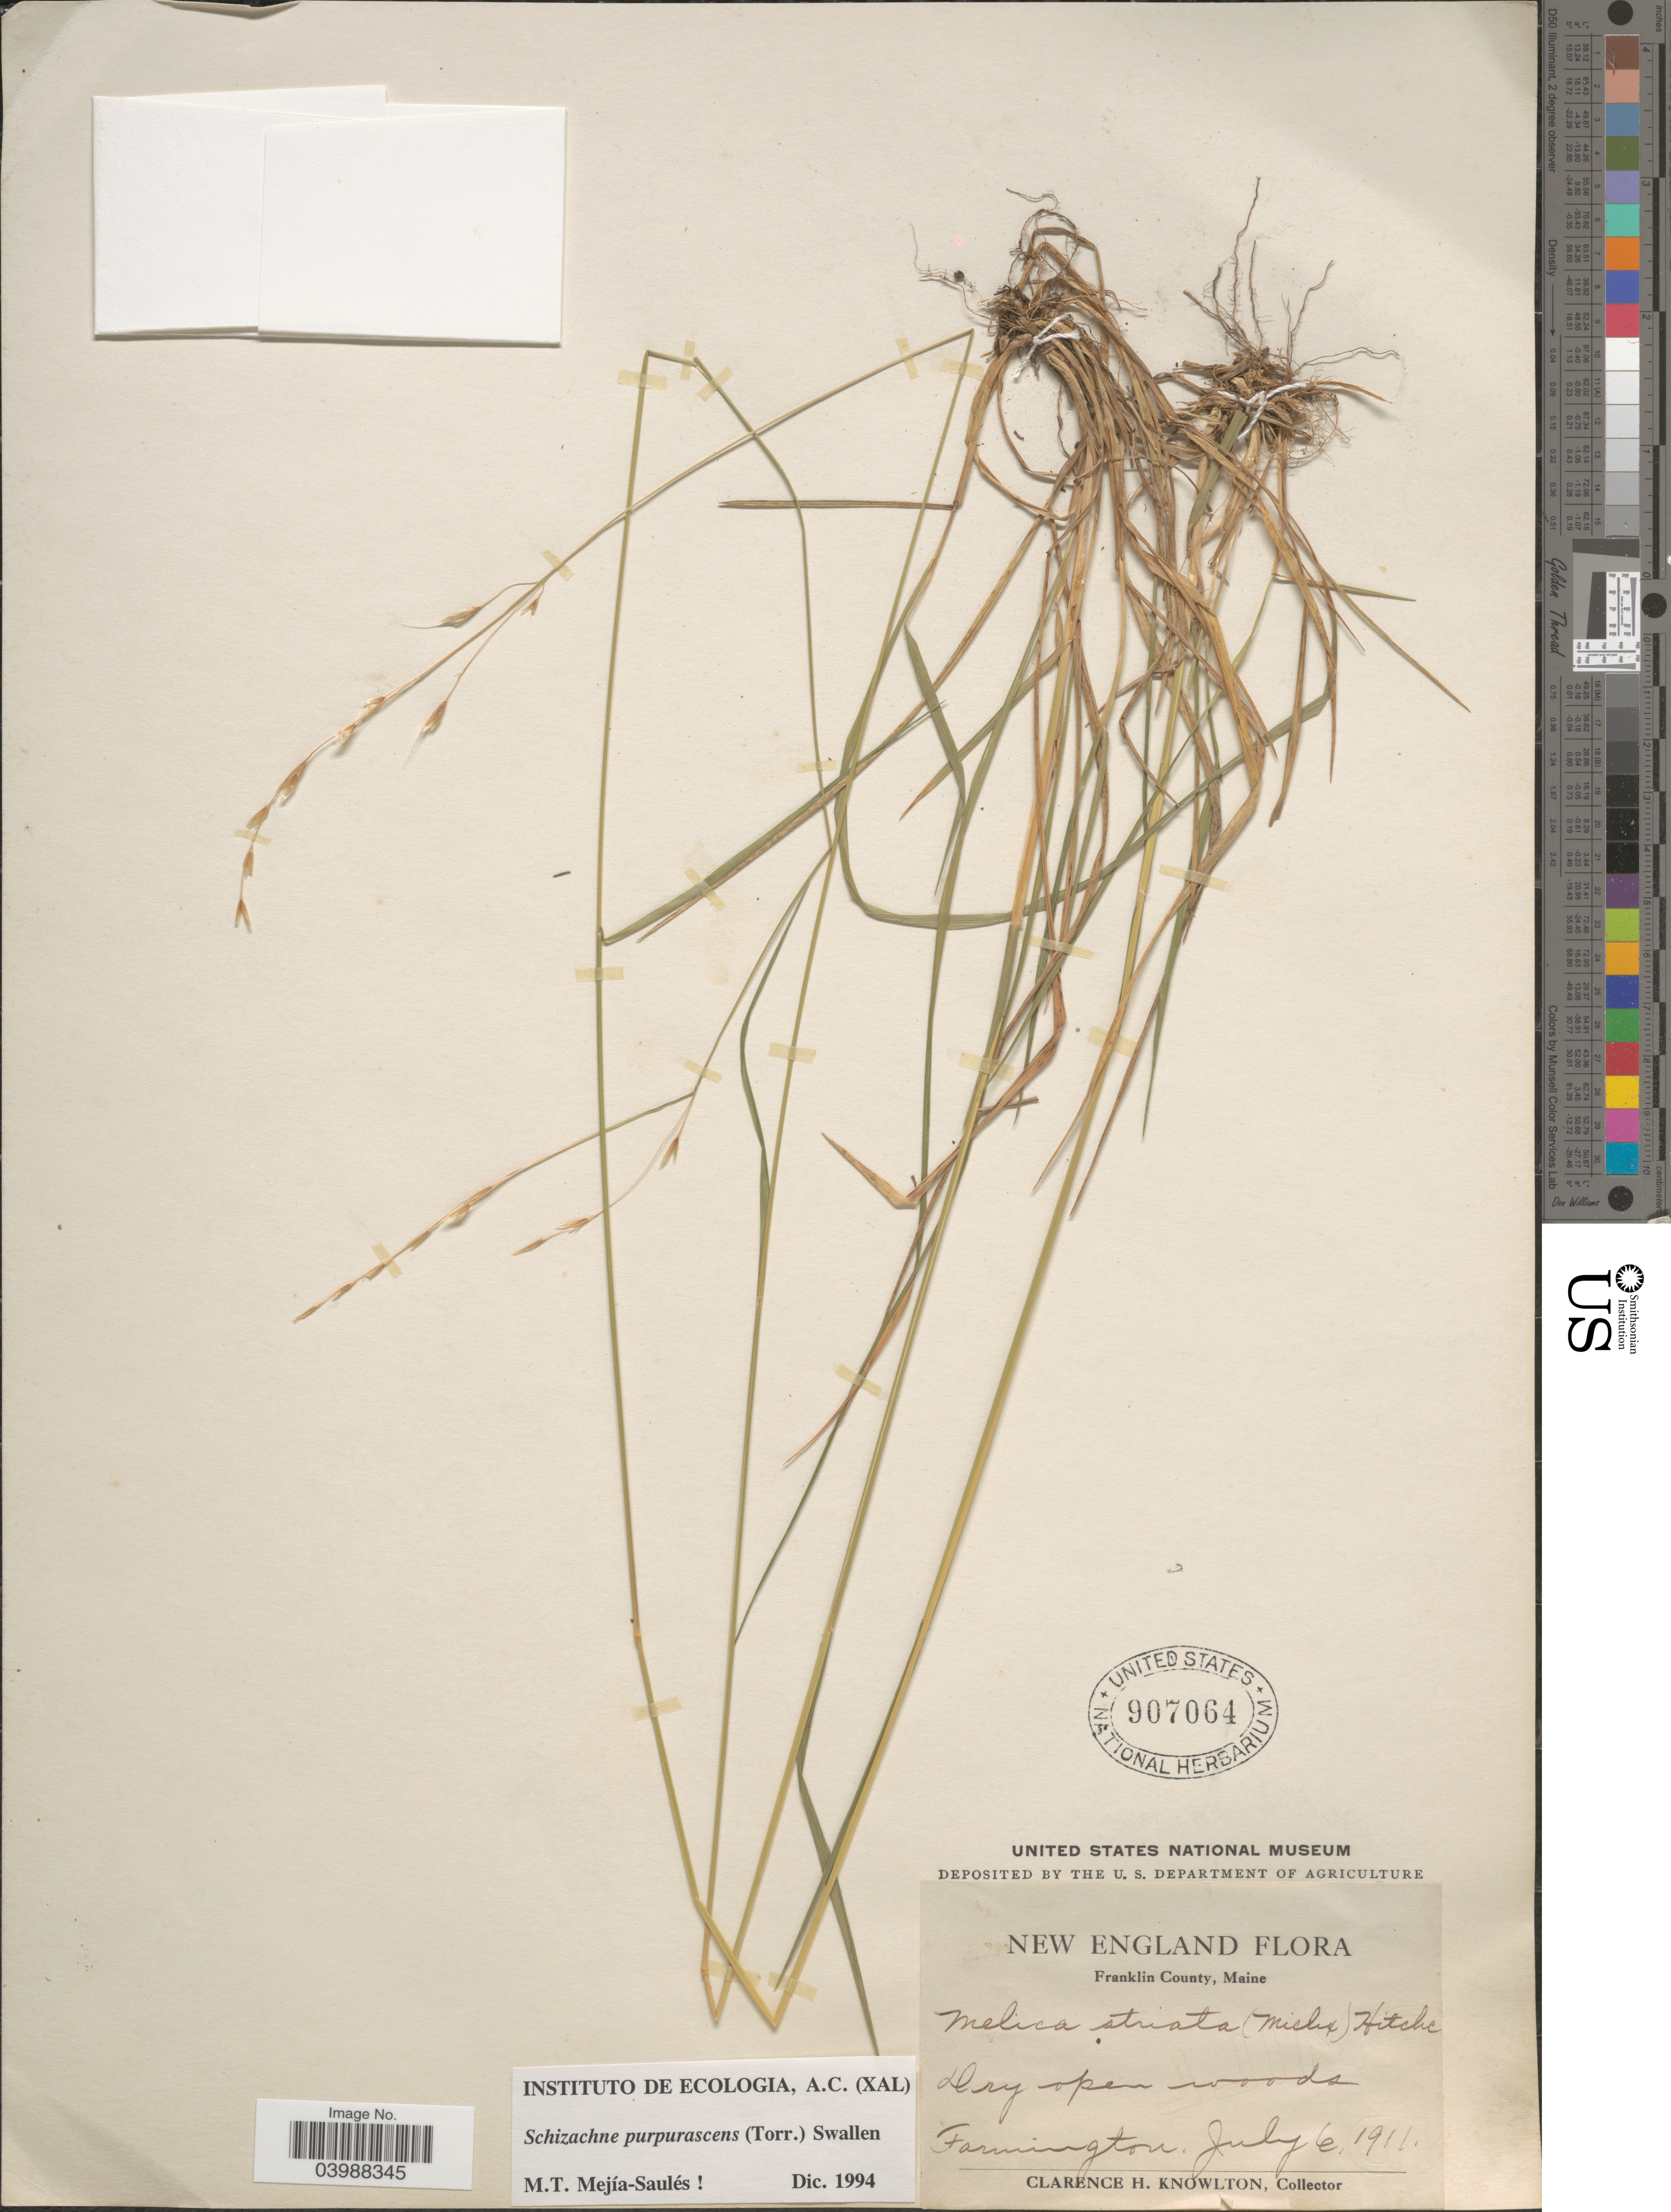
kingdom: Plantae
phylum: Tracheophyta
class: Liliopsida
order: Poales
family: Poaceae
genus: Schizachne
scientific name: Schizachne purpurascens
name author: (Torr.) Swallen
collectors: C. H. Knowlton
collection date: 1911-07-06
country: United States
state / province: Maine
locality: New England. Franklin County. Farmington.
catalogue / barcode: US 907064